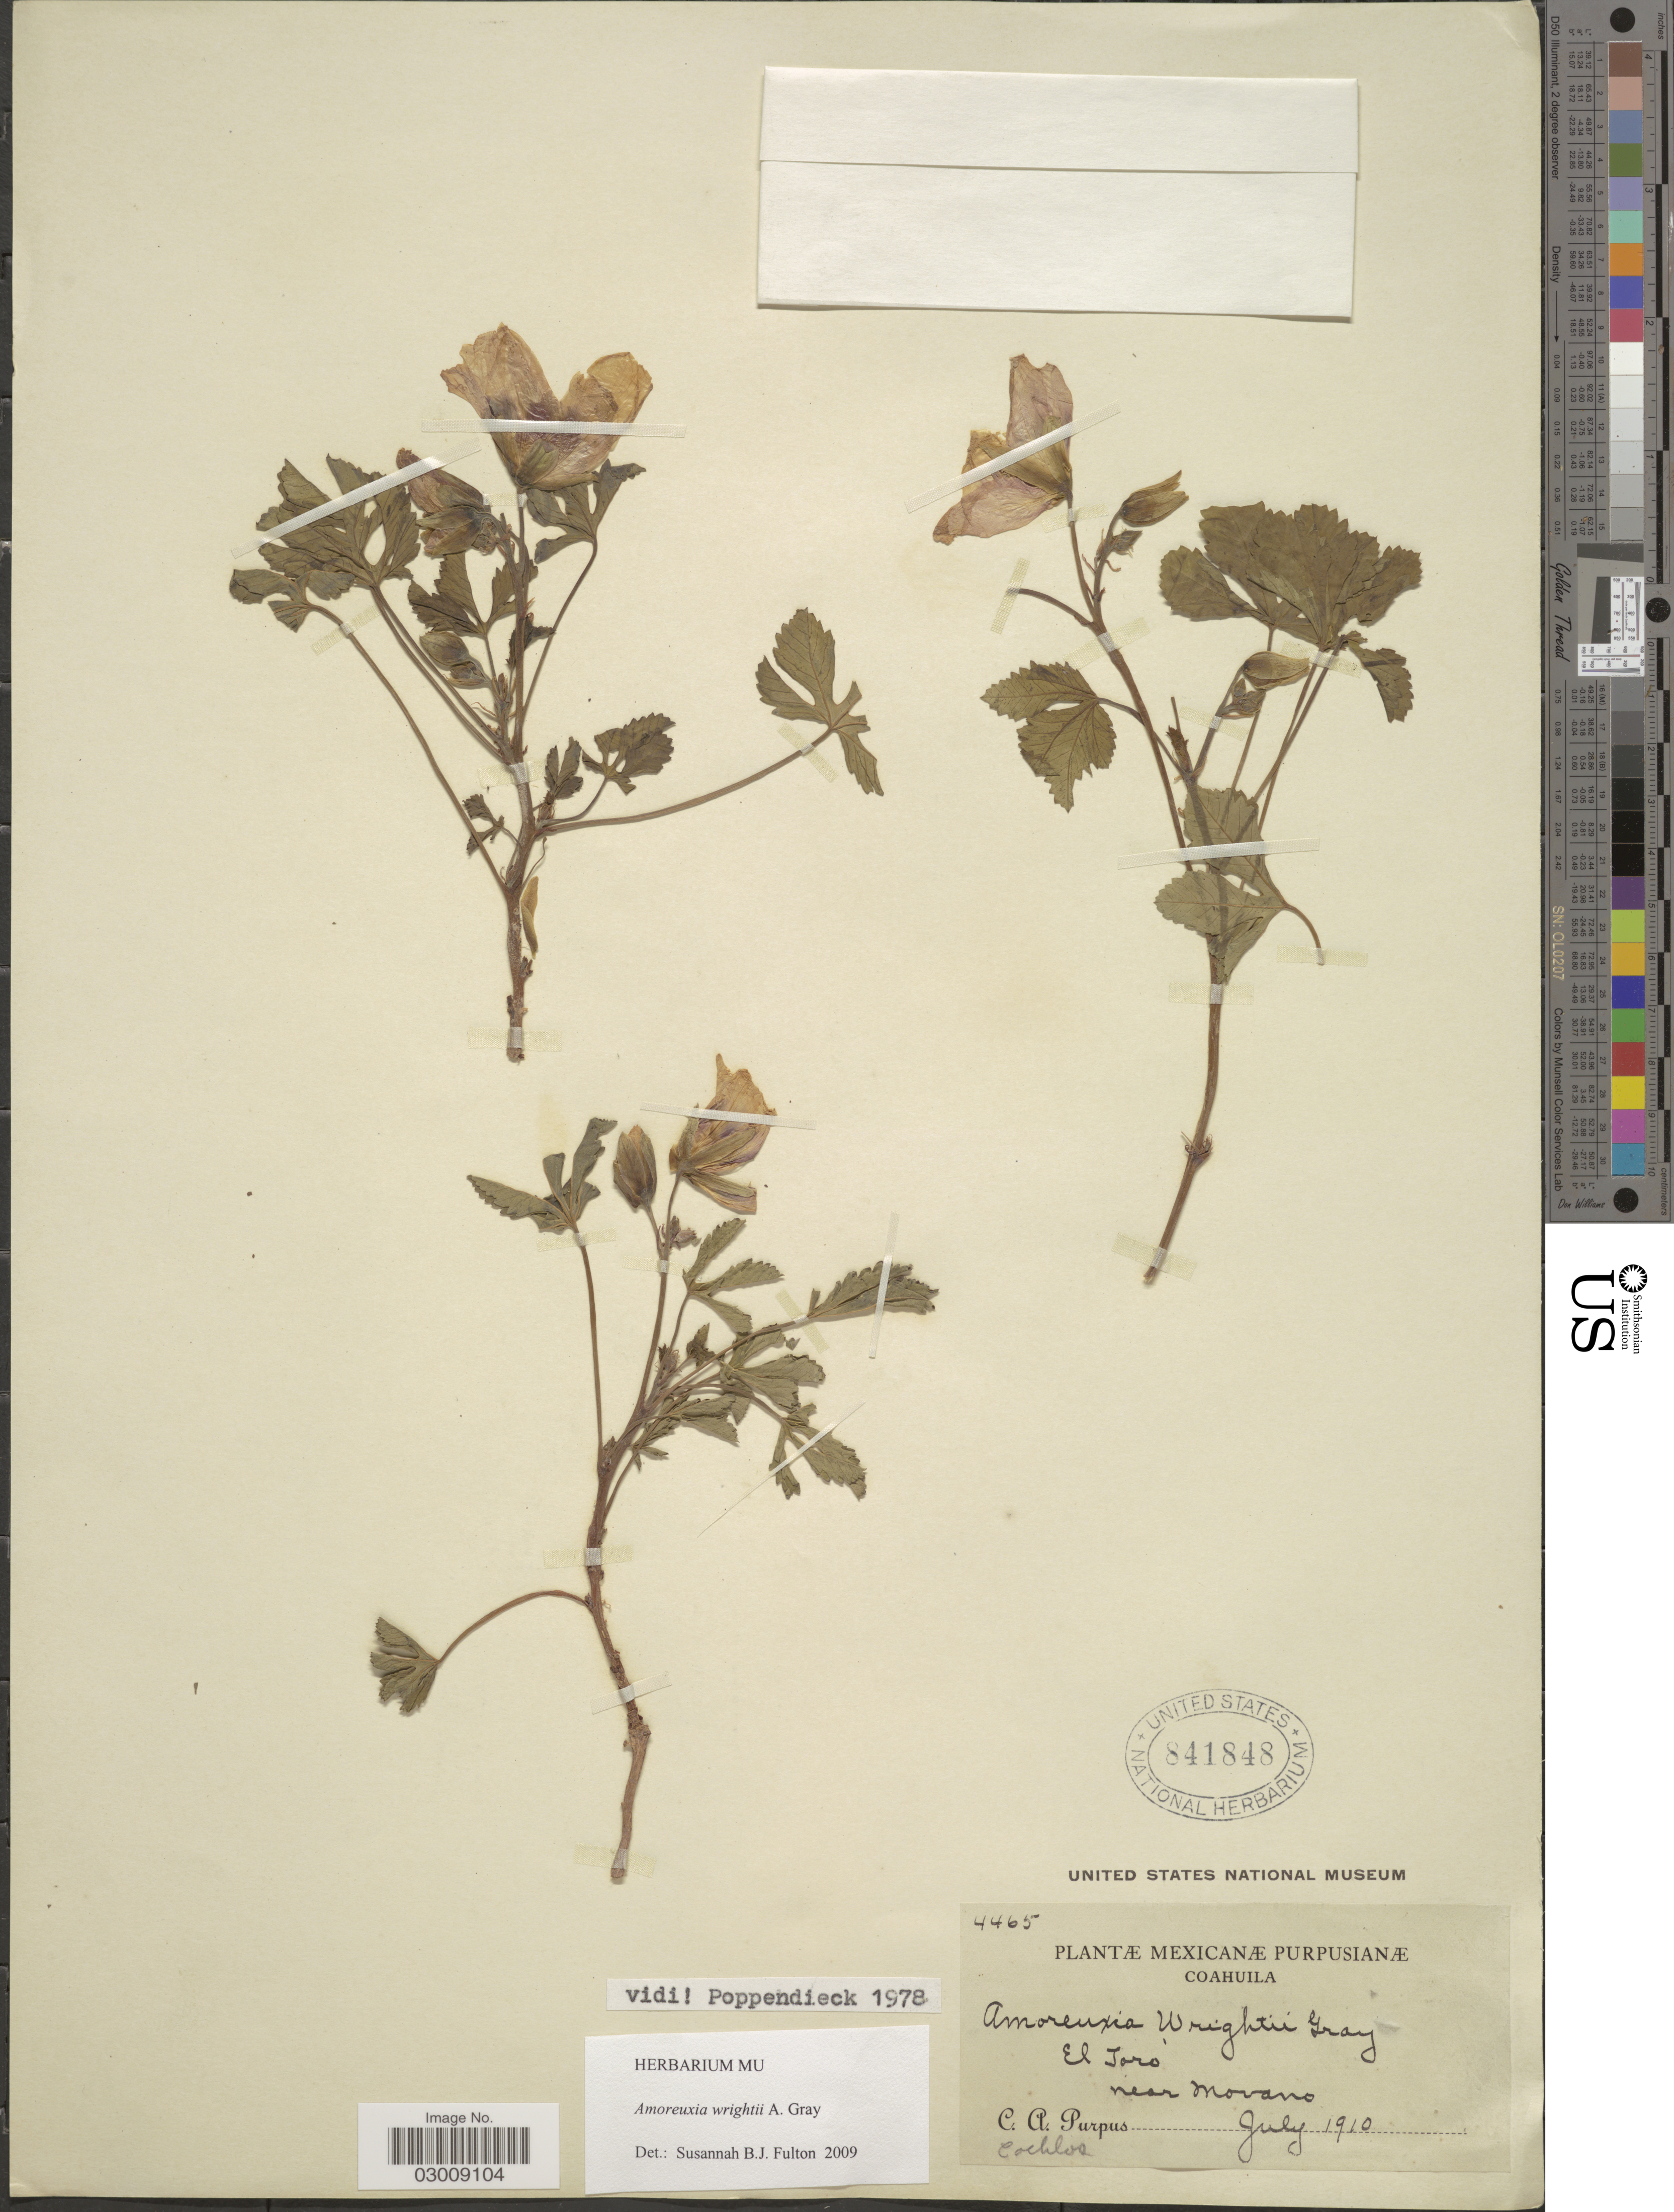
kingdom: Plantae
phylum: Tracheophyta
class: Magnoliopsida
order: Malvales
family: Cochlospermaceae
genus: Amoreuxia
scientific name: Amoreuxia wrightii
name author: A. Gray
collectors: C. A. Purpus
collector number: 4465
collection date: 1910-07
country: Mexico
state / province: Coahuila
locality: El Toro, near Movano. Cochlos [unsure placement].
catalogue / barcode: US 841848